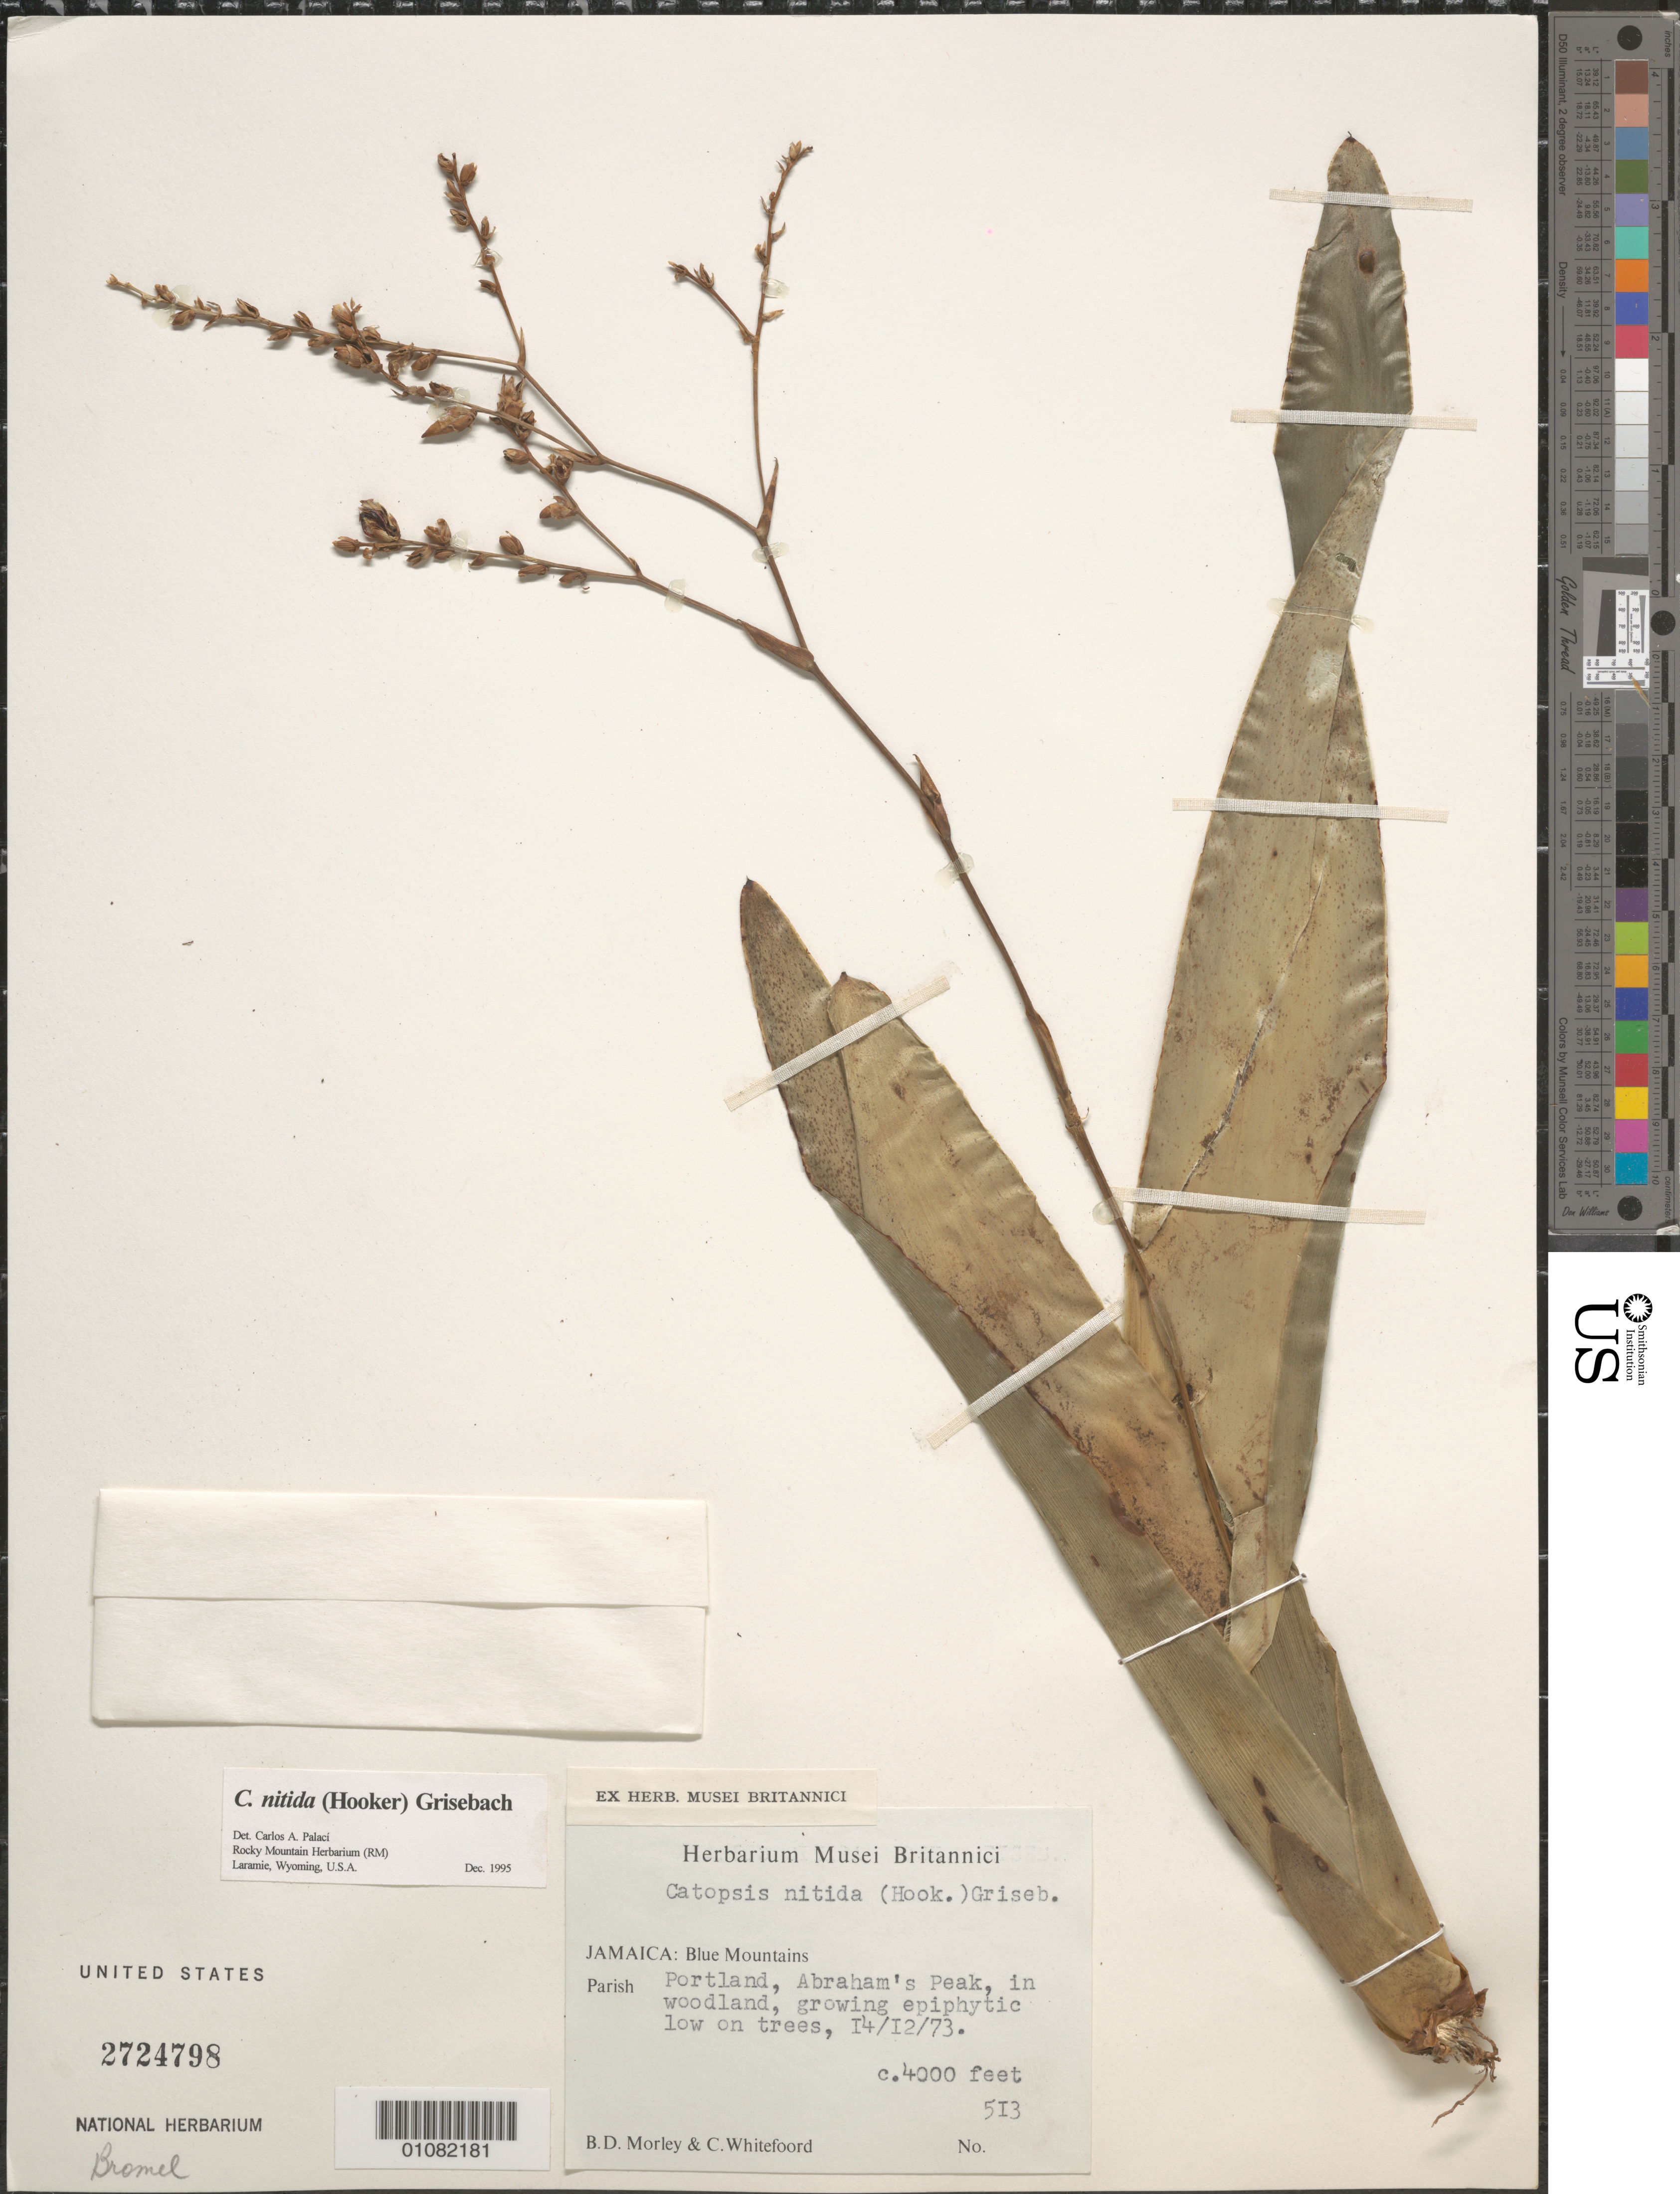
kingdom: Plantae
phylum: Tracheophyta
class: Liliopsida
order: Poales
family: Bromeliaceae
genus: Catopsis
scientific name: Catopsis nitida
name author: (Hook.) Griseb.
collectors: B. D. Morley & C. Whitefoord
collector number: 513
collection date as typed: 14 Dec 1973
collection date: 1973-12-14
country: Jamaica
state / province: Portland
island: Jamaica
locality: Blue Mountains, Abraham's Peak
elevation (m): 1219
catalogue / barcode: US 2724798